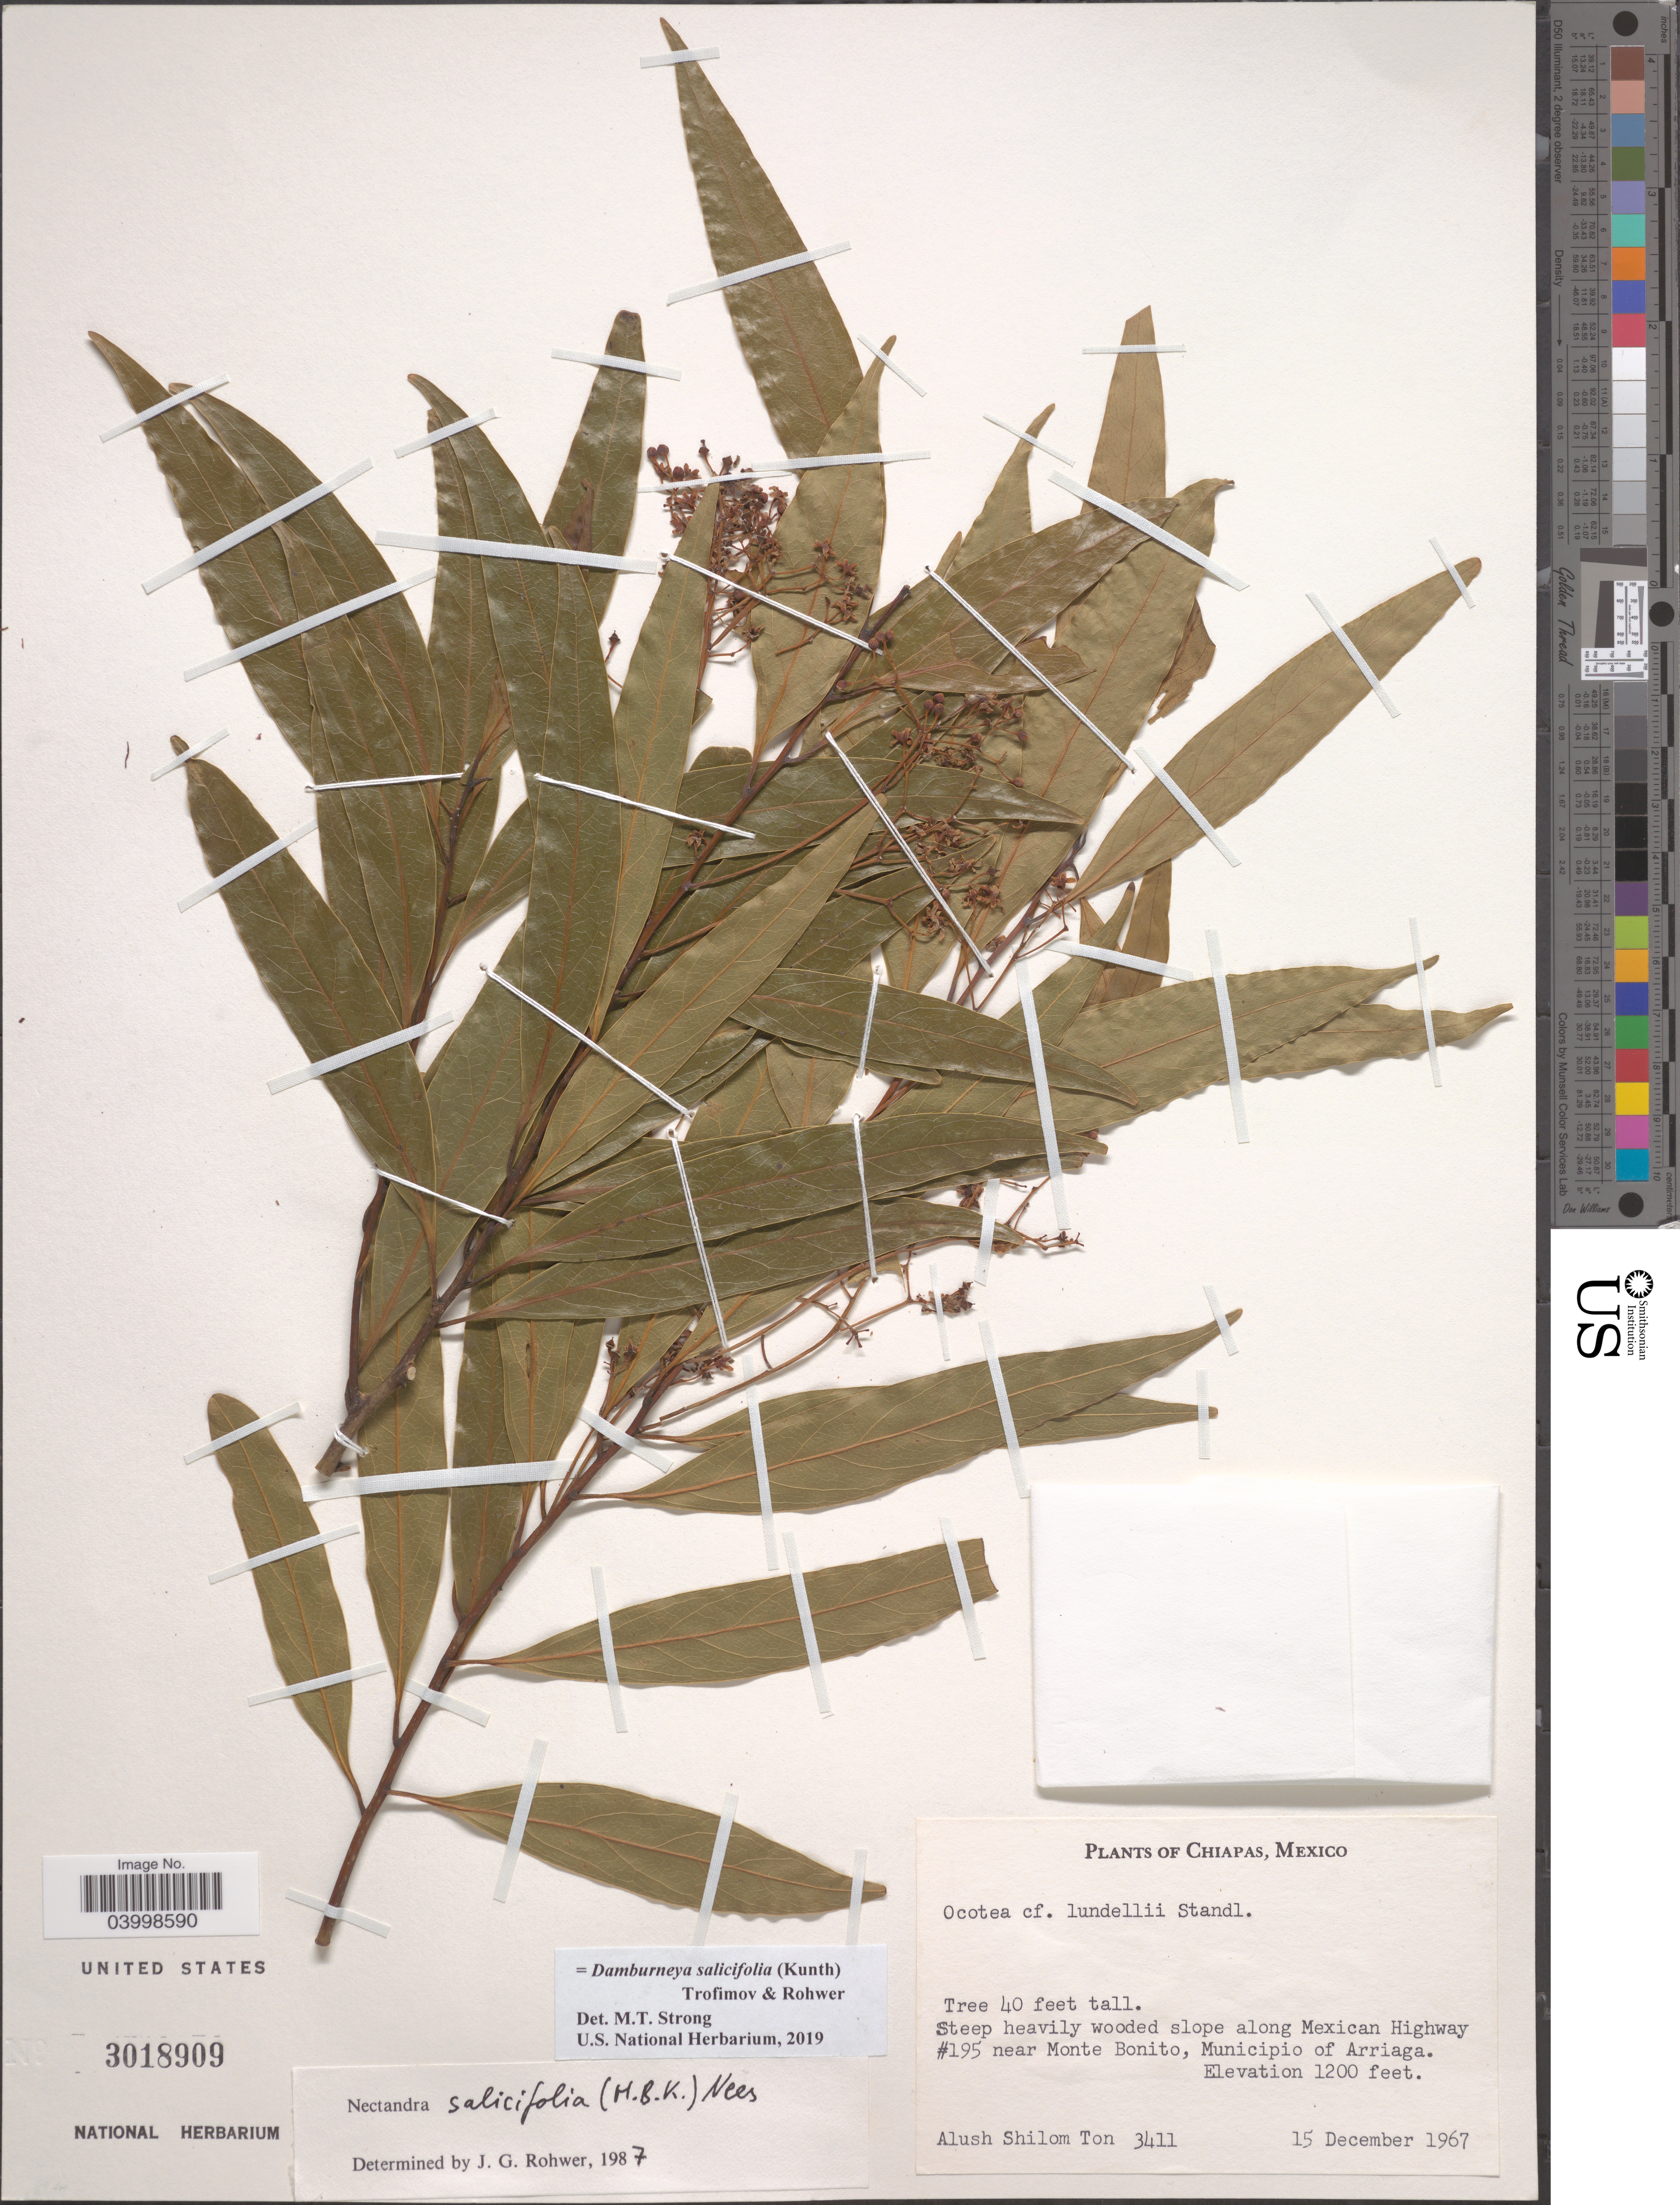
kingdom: Plantae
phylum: Tracheophyta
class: Magnoliopsida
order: Laurales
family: Lauraceae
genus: Damburneya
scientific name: Damburneya salicifolia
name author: (Kunth) Trofimov & Rohwer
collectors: A. S. Ton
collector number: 3411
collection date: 1967-12-15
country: Mexico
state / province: Chiapas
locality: Along Mexican Highway #195 near Monte Bonito, Municipio of Arriaga.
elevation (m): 366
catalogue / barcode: US 3018909